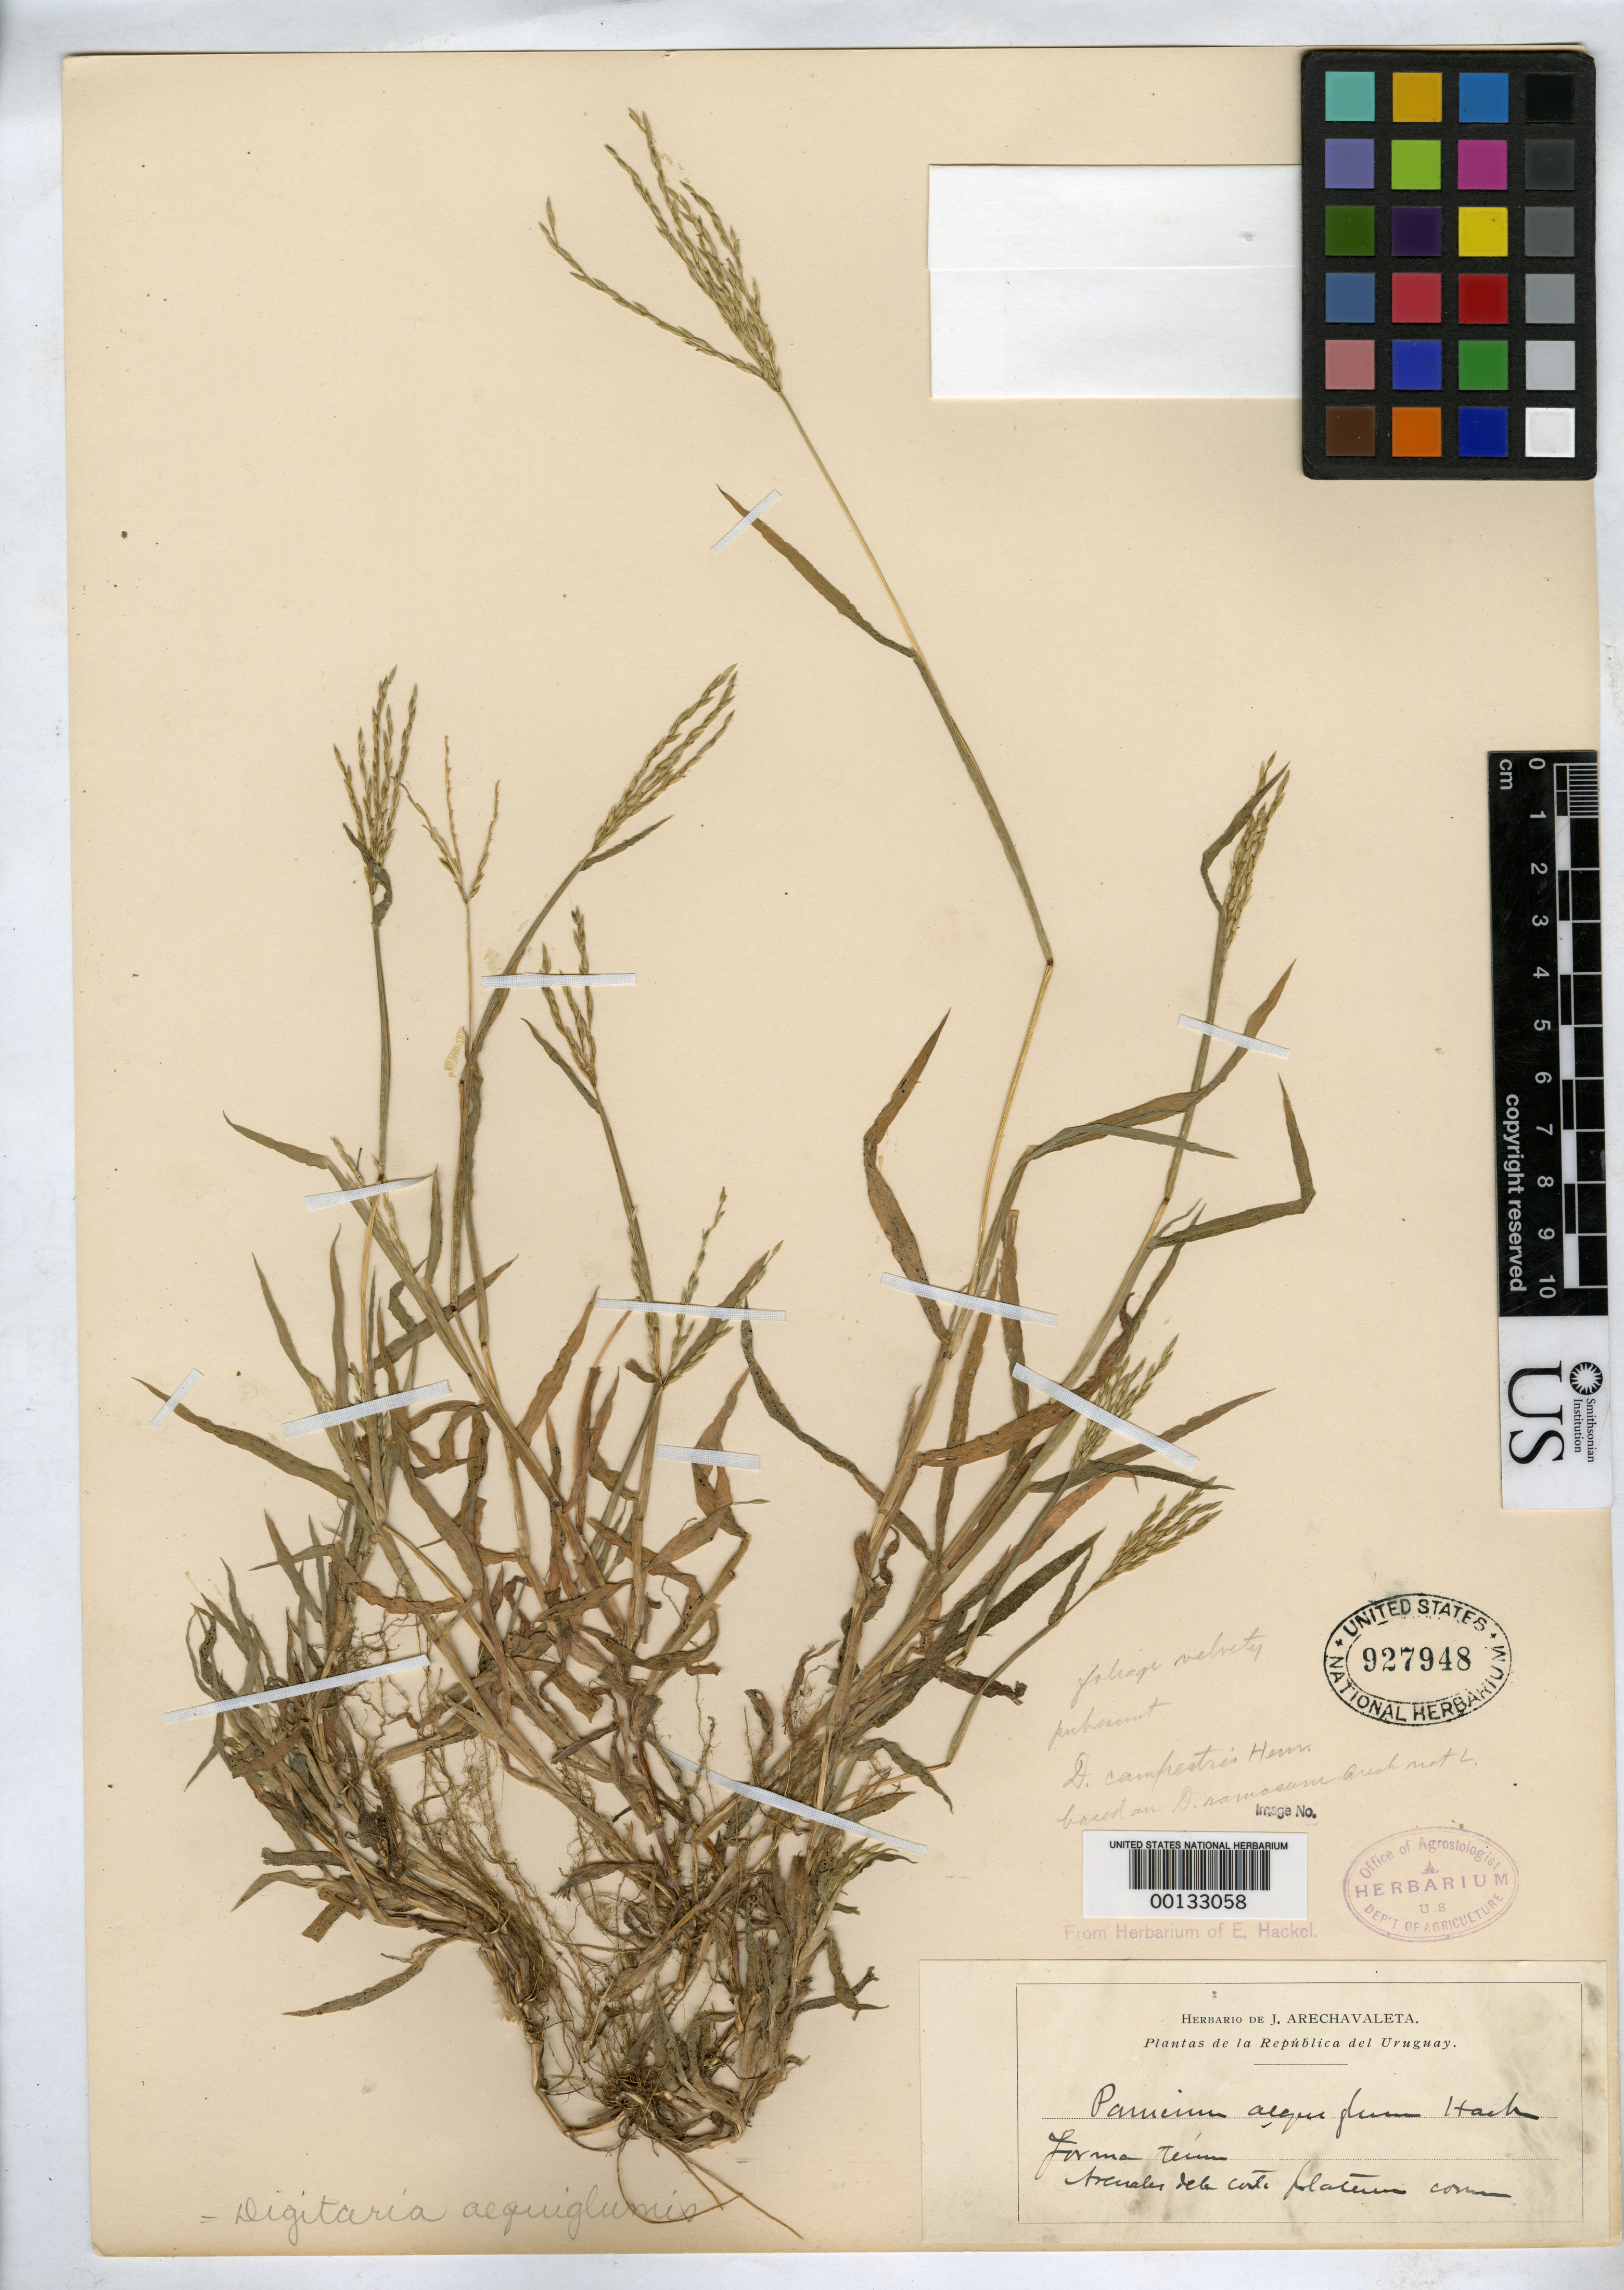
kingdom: Plantae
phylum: Tracheophyta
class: Liliopsida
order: Poales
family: Poaceae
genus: Panicum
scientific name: Panicum aequiglume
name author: Hack. & Arechav.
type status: Possible Type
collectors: J. Arechavaleta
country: Uruguay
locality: Costa Plateau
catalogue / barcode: US 927948